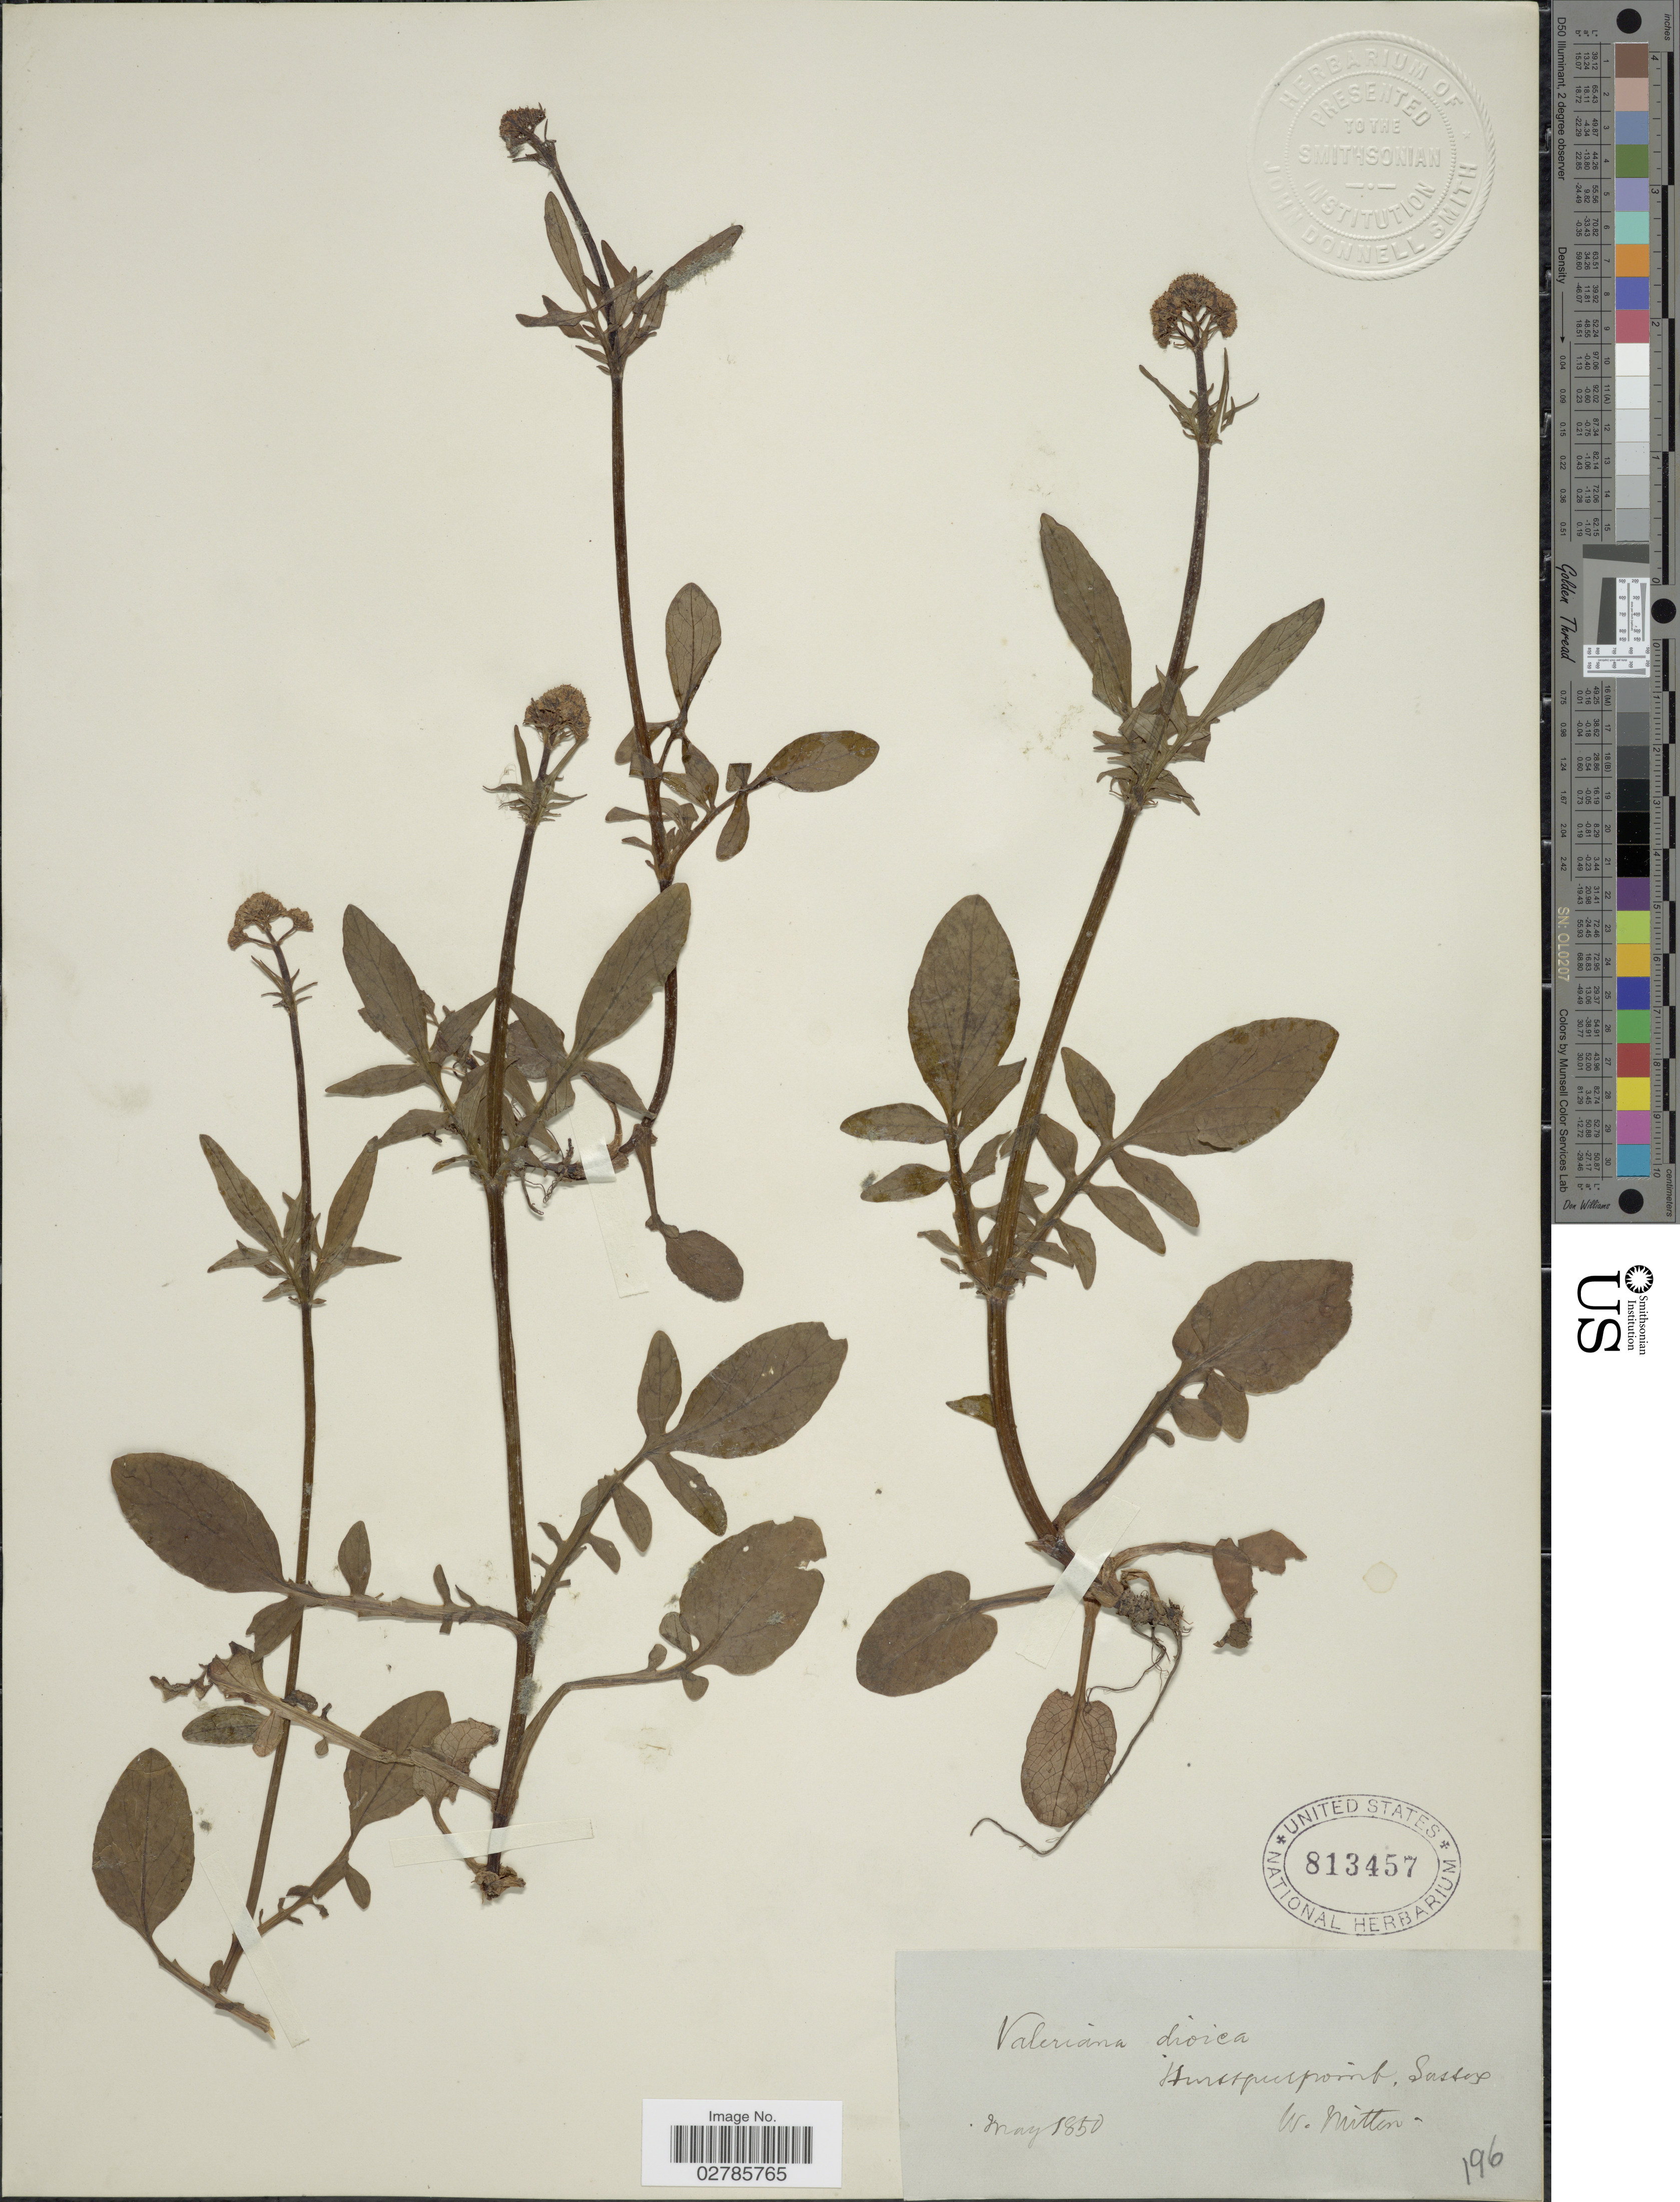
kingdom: Plantae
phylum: Tracheophyta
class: Magnoliopsida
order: Dipsacales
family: Caprifoliaceae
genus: Valeriana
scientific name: Valeriana dioica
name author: L.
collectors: W. Mitten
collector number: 196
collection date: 1850-05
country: United Kingdom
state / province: England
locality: Hurstpierpoint, Sussex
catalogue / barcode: US 813457